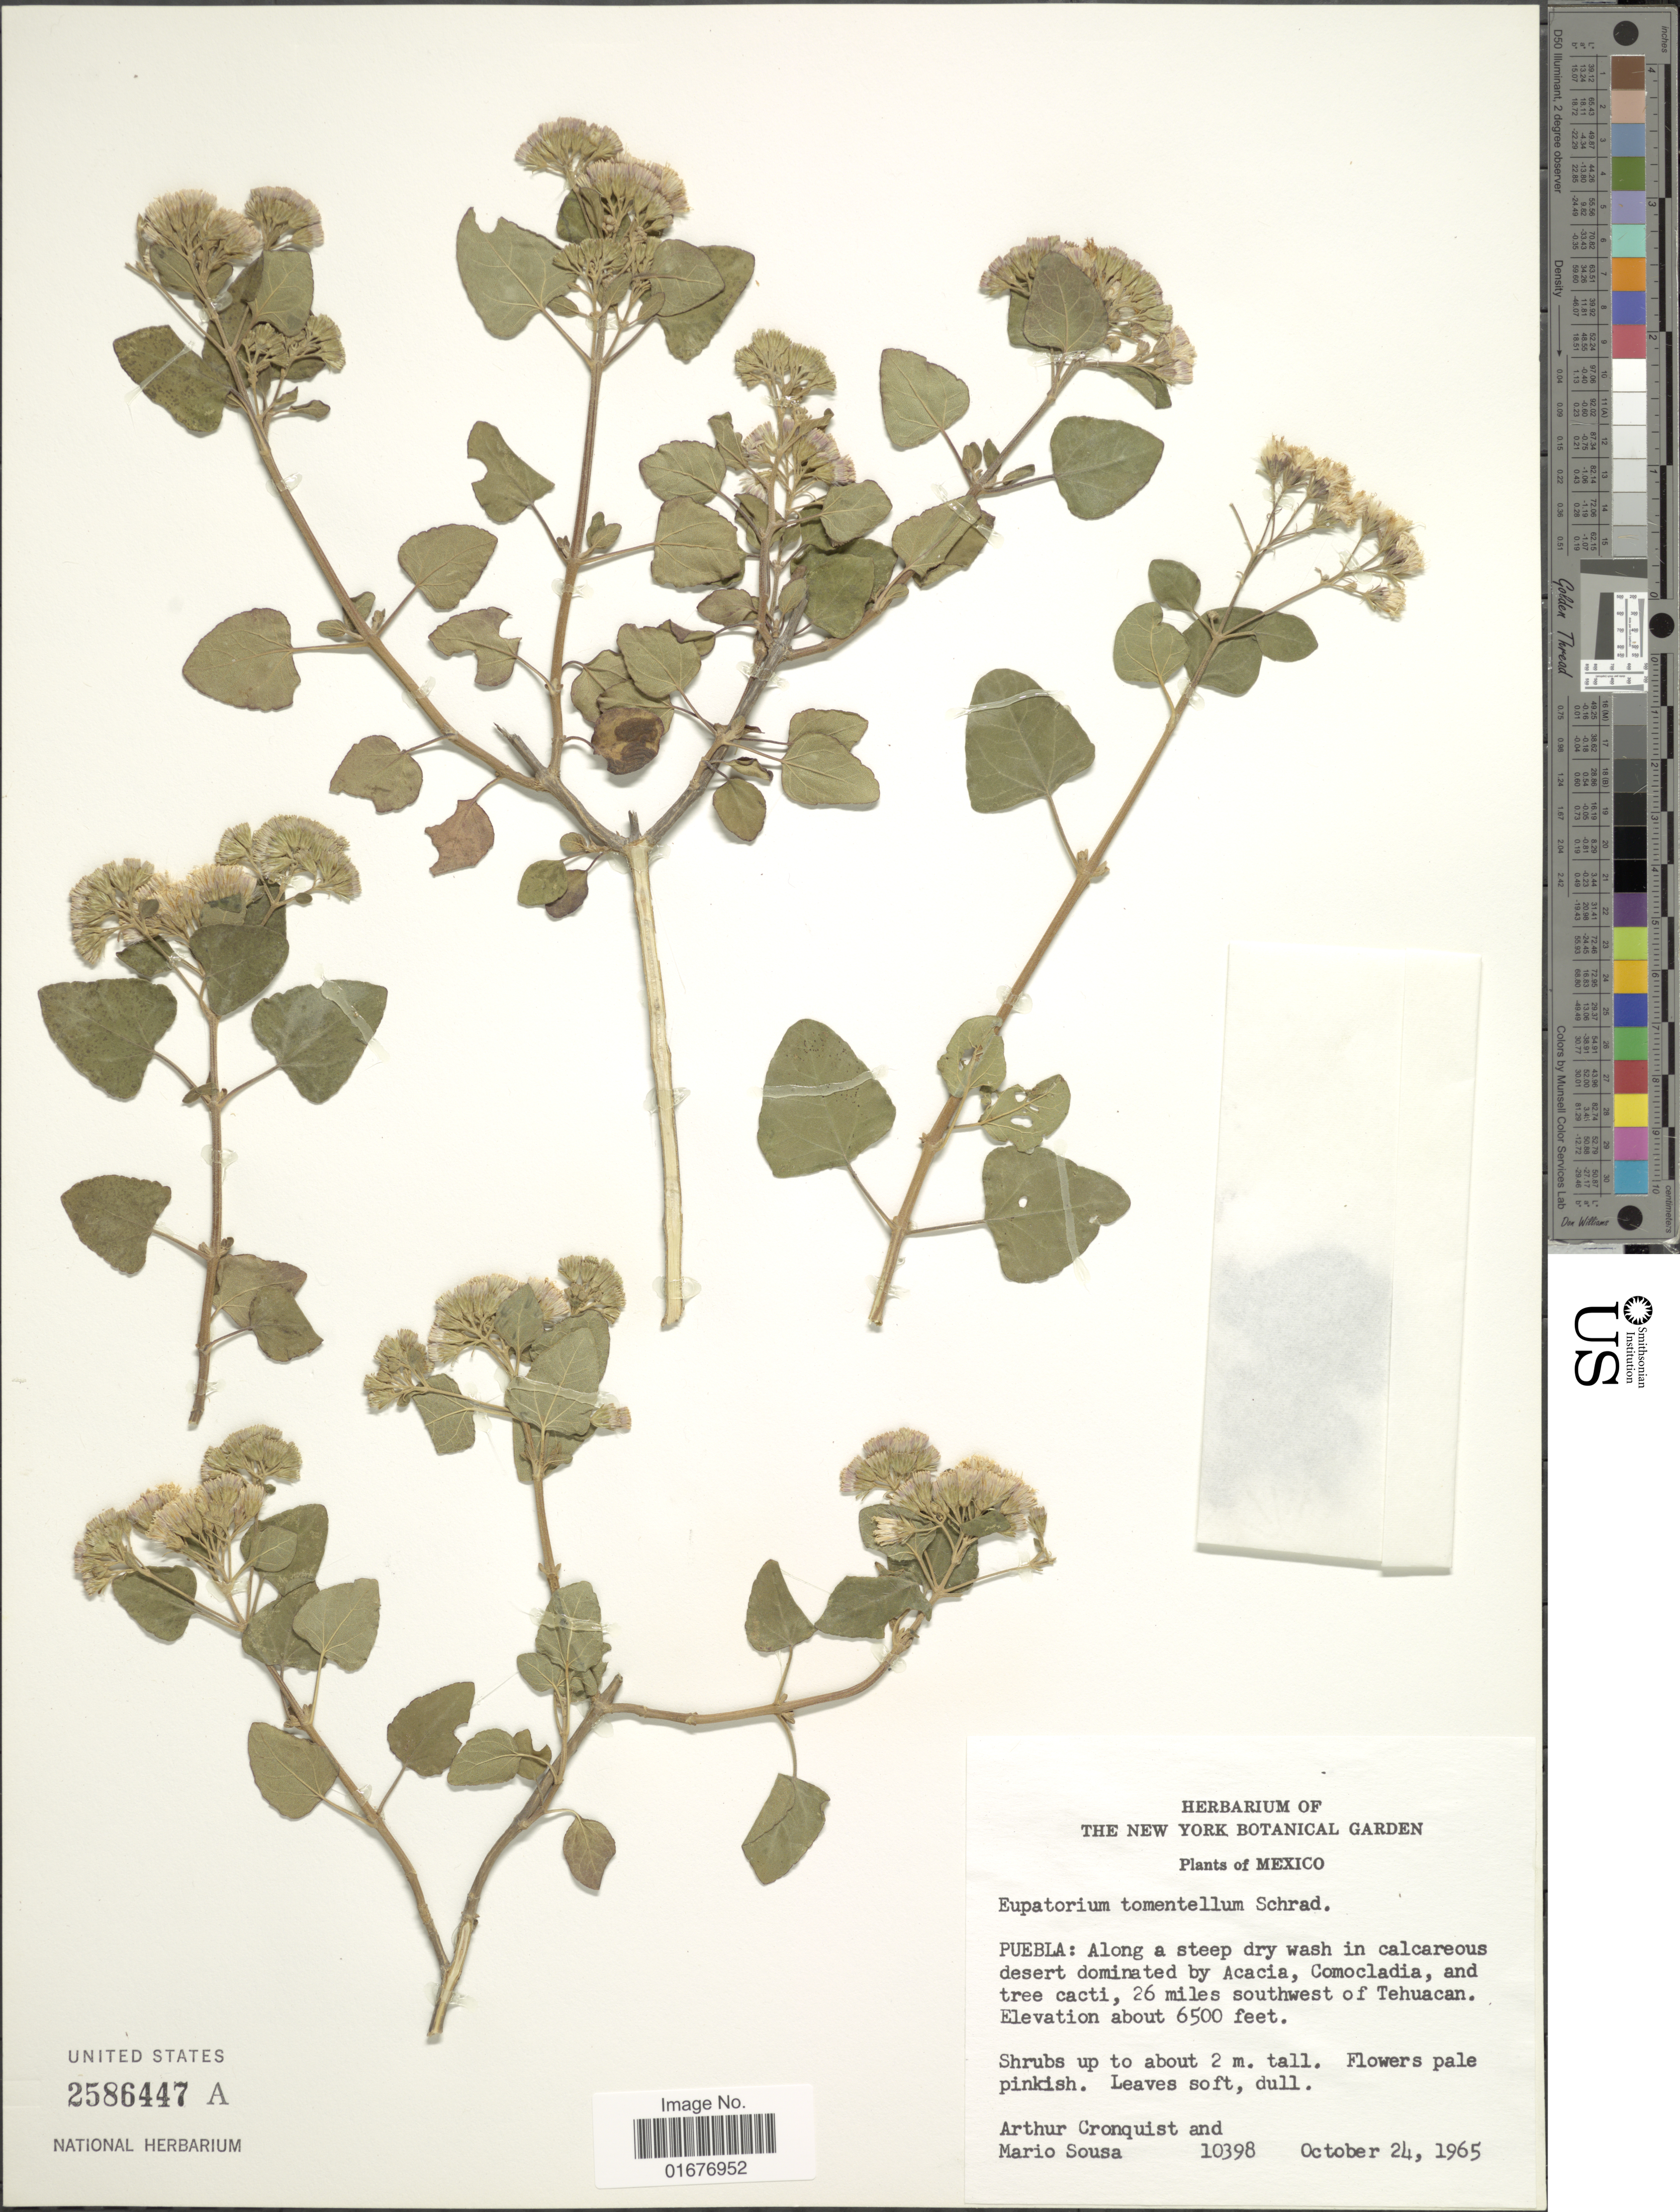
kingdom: Plantae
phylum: Tracheophyta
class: Magnoliopsida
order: Asterales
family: Asteraceae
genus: Ageratina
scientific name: Ageratina tomentella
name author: (Schrad.) R.M. King & H. Rob.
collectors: A. J. Cronquist & M. Sousa S.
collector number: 10398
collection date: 1965-10-24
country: Mexico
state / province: Puebla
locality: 26 miles southeast of Tehuacan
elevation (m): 1981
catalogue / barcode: US 2586447A